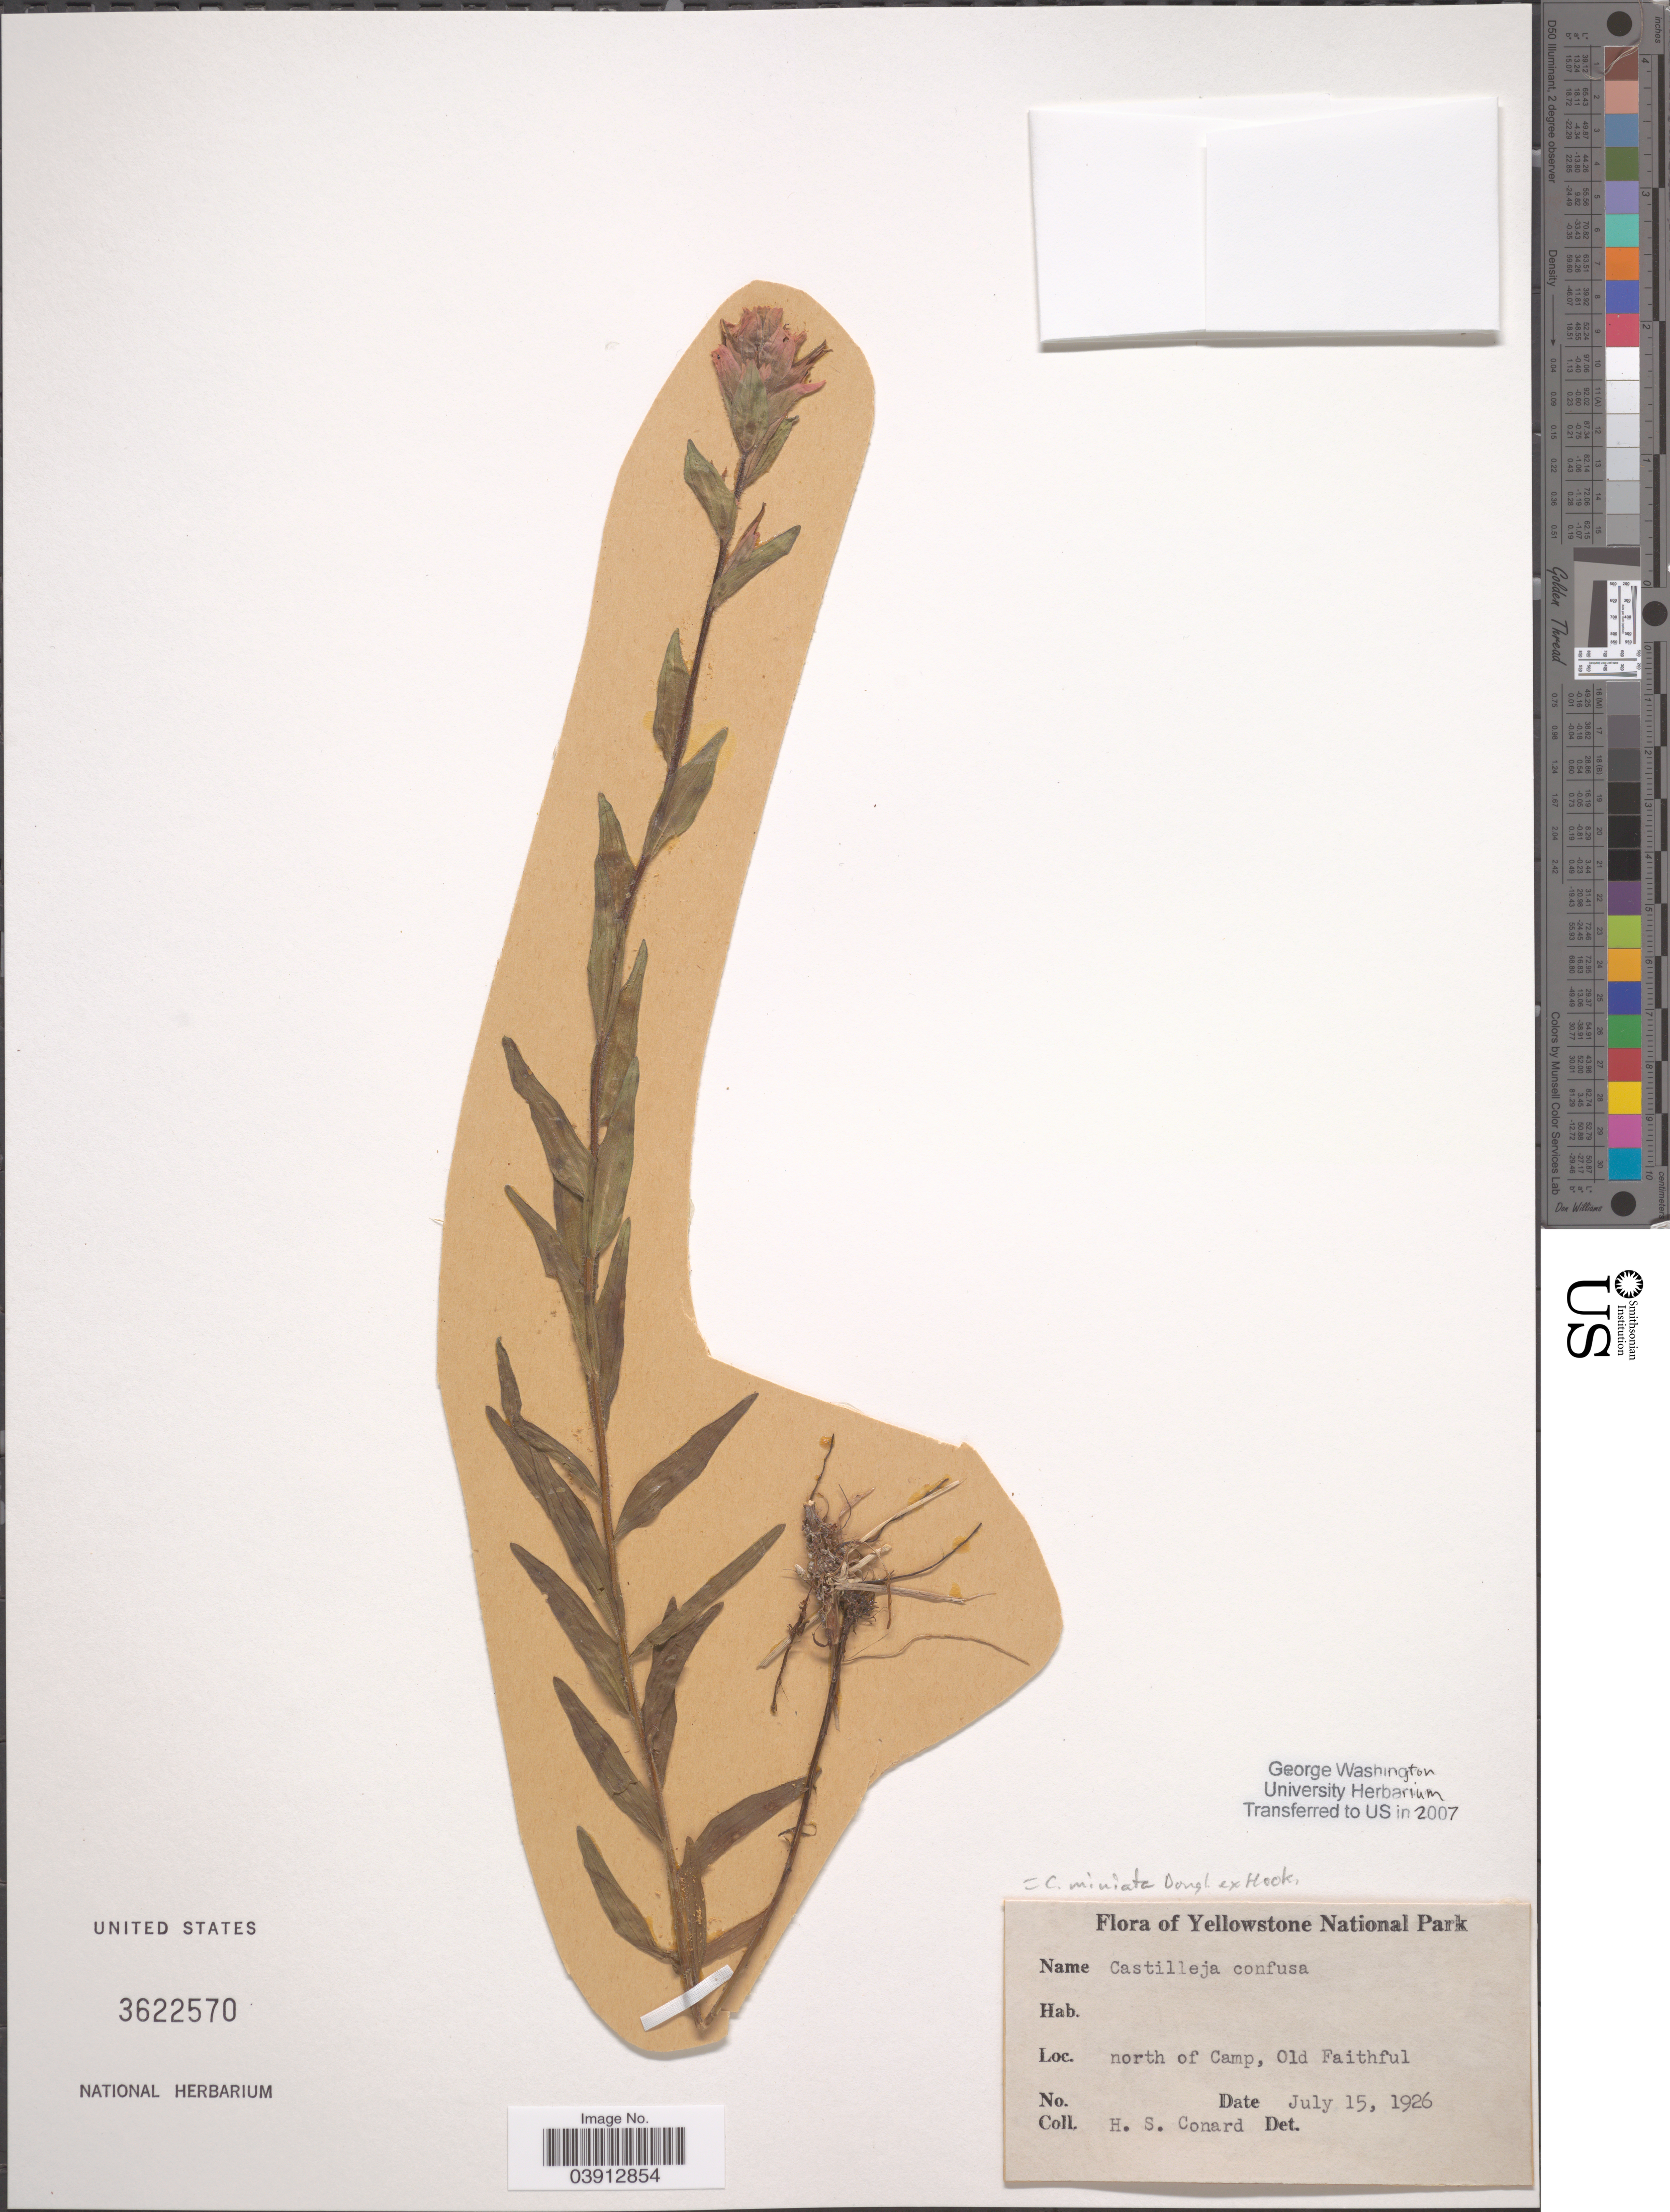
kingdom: Plantae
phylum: Tracheophyta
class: Magnoliopsida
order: Lamiales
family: Orobanchaceae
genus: Castilleja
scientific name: Castilleja miniata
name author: Douglas ex Hook.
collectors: H. S. Conard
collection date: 1926-07-15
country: United States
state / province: Wyoming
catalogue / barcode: US 3622570